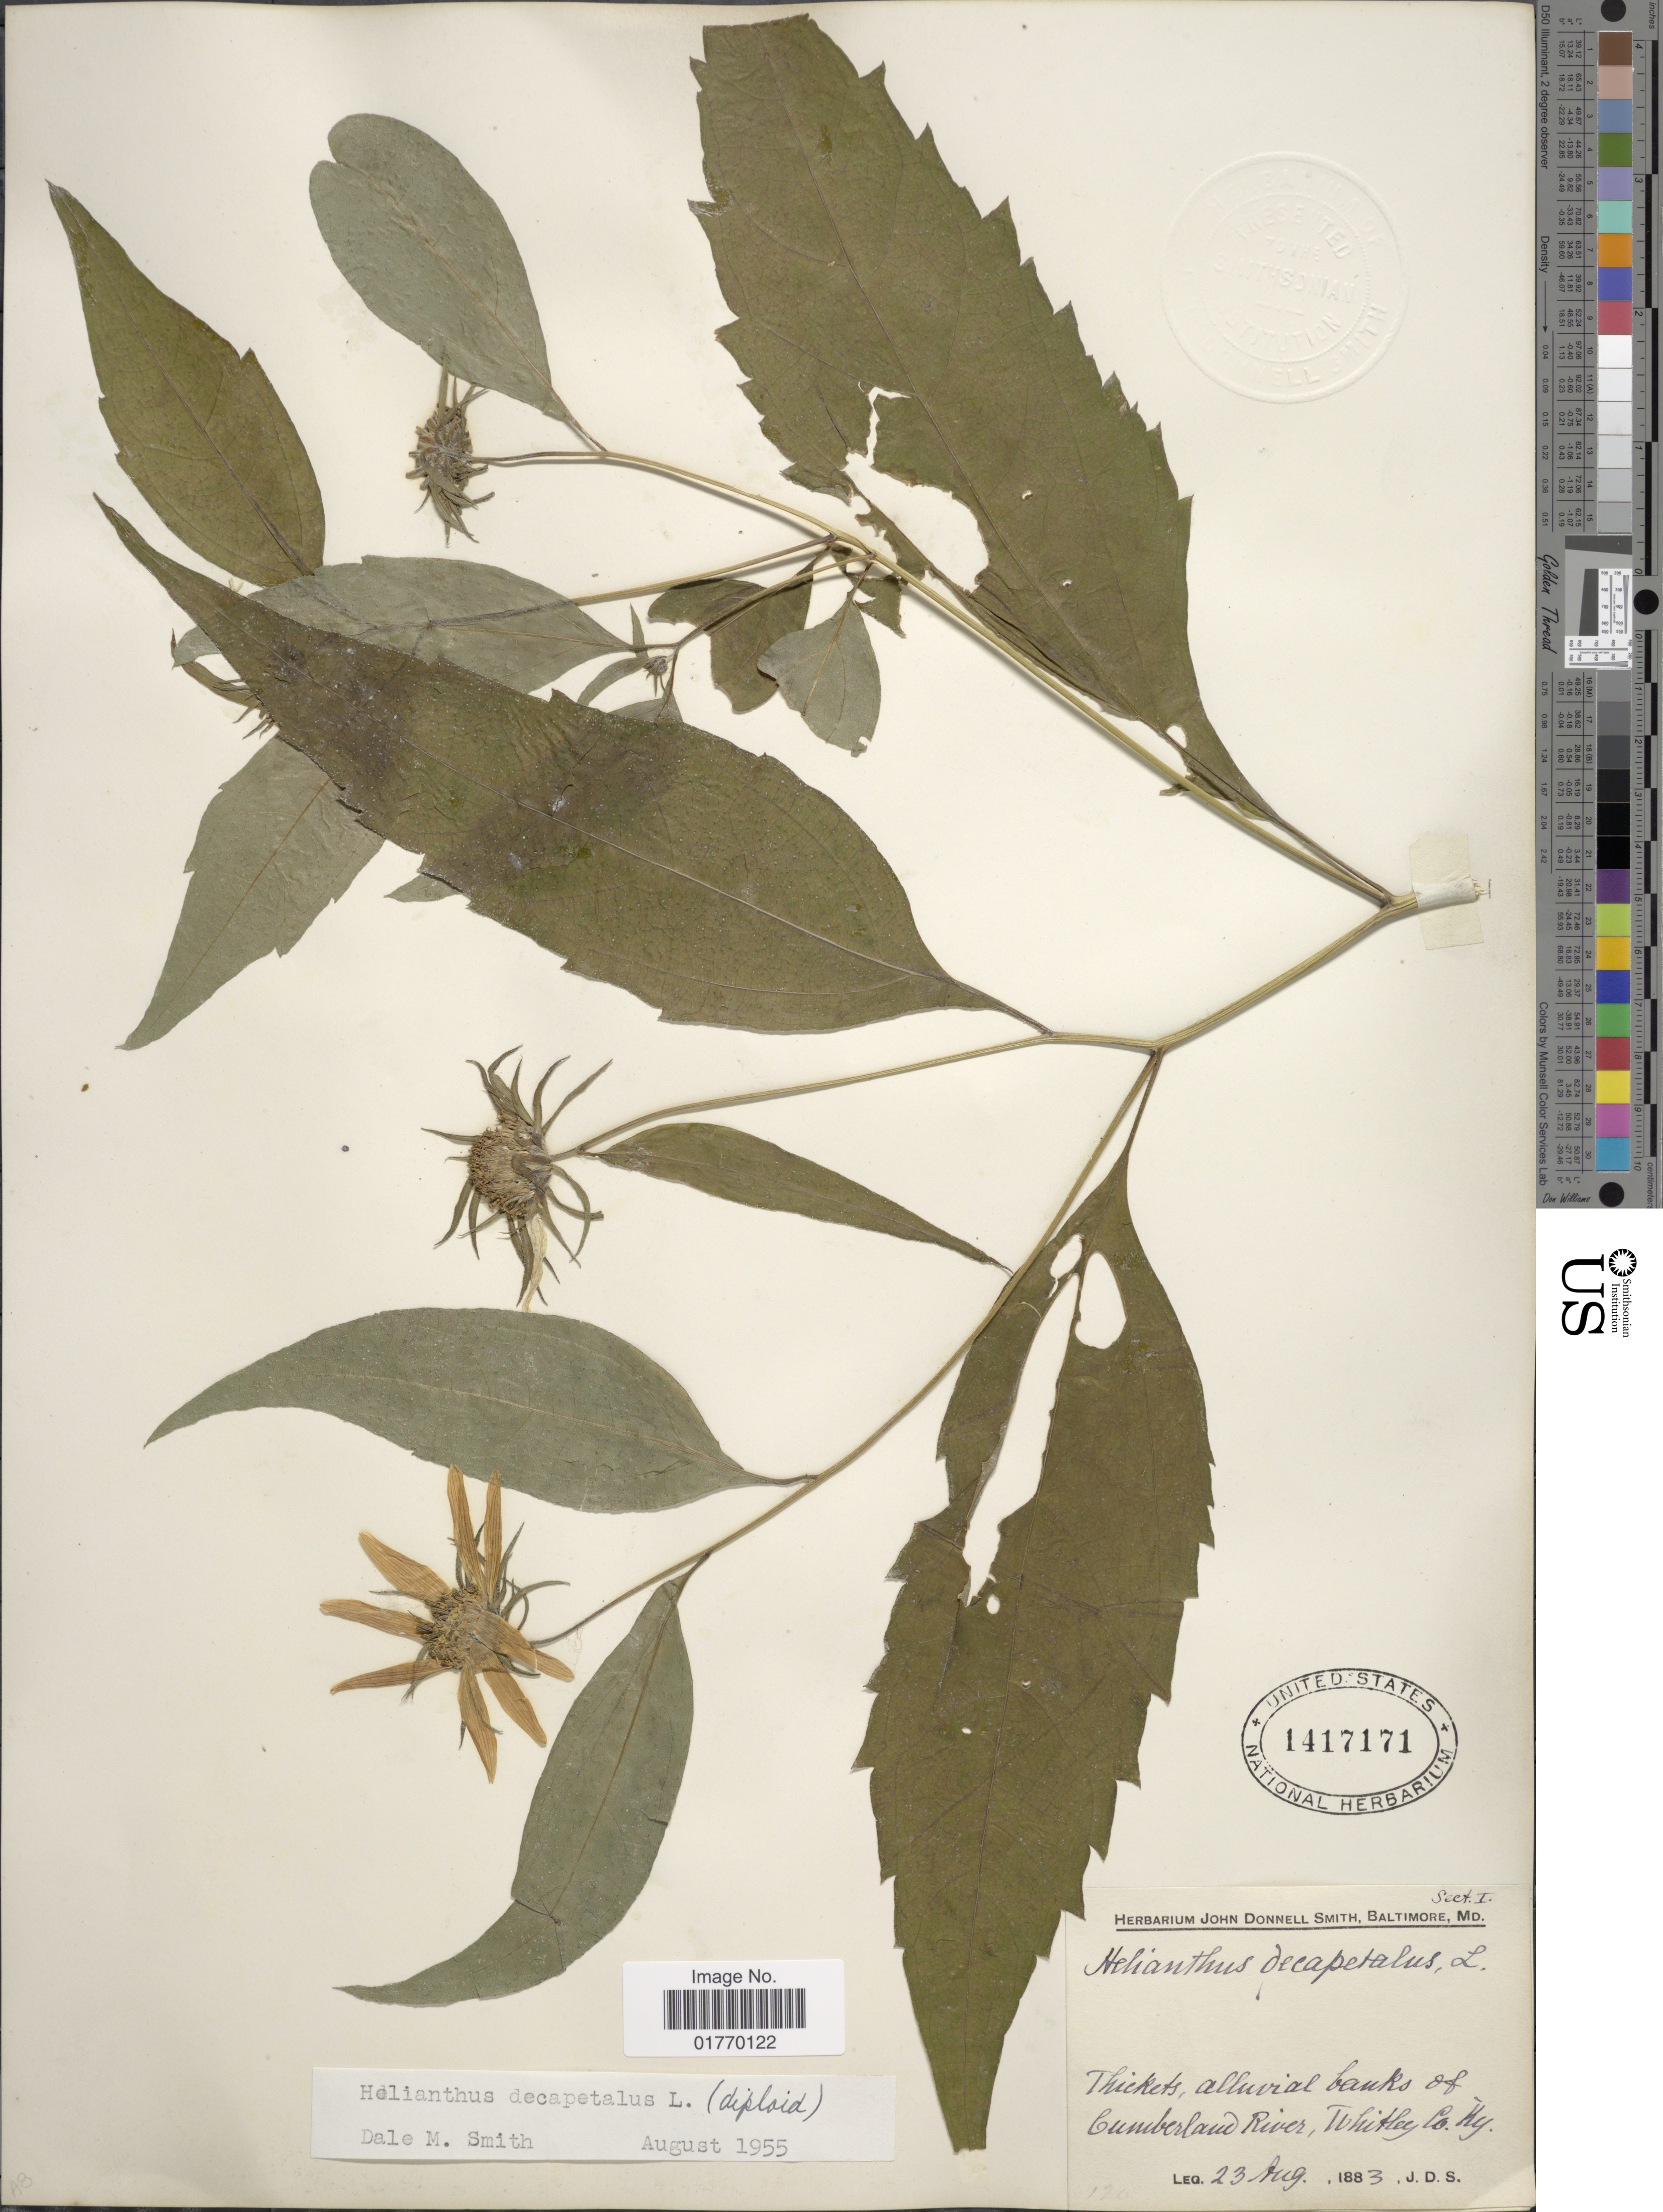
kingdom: Plantae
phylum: Tracheophyta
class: Magnoliopsida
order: Asterales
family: Asteraceae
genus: Helianthus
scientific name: Helianthus decapetalus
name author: L.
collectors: J. Donnell Smith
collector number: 120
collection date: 1883-08-23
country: United States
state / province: Kentucky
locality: Thicket alluvial banks of river, Cumberland Falls, Whitley Co.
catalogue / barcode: US 1417171